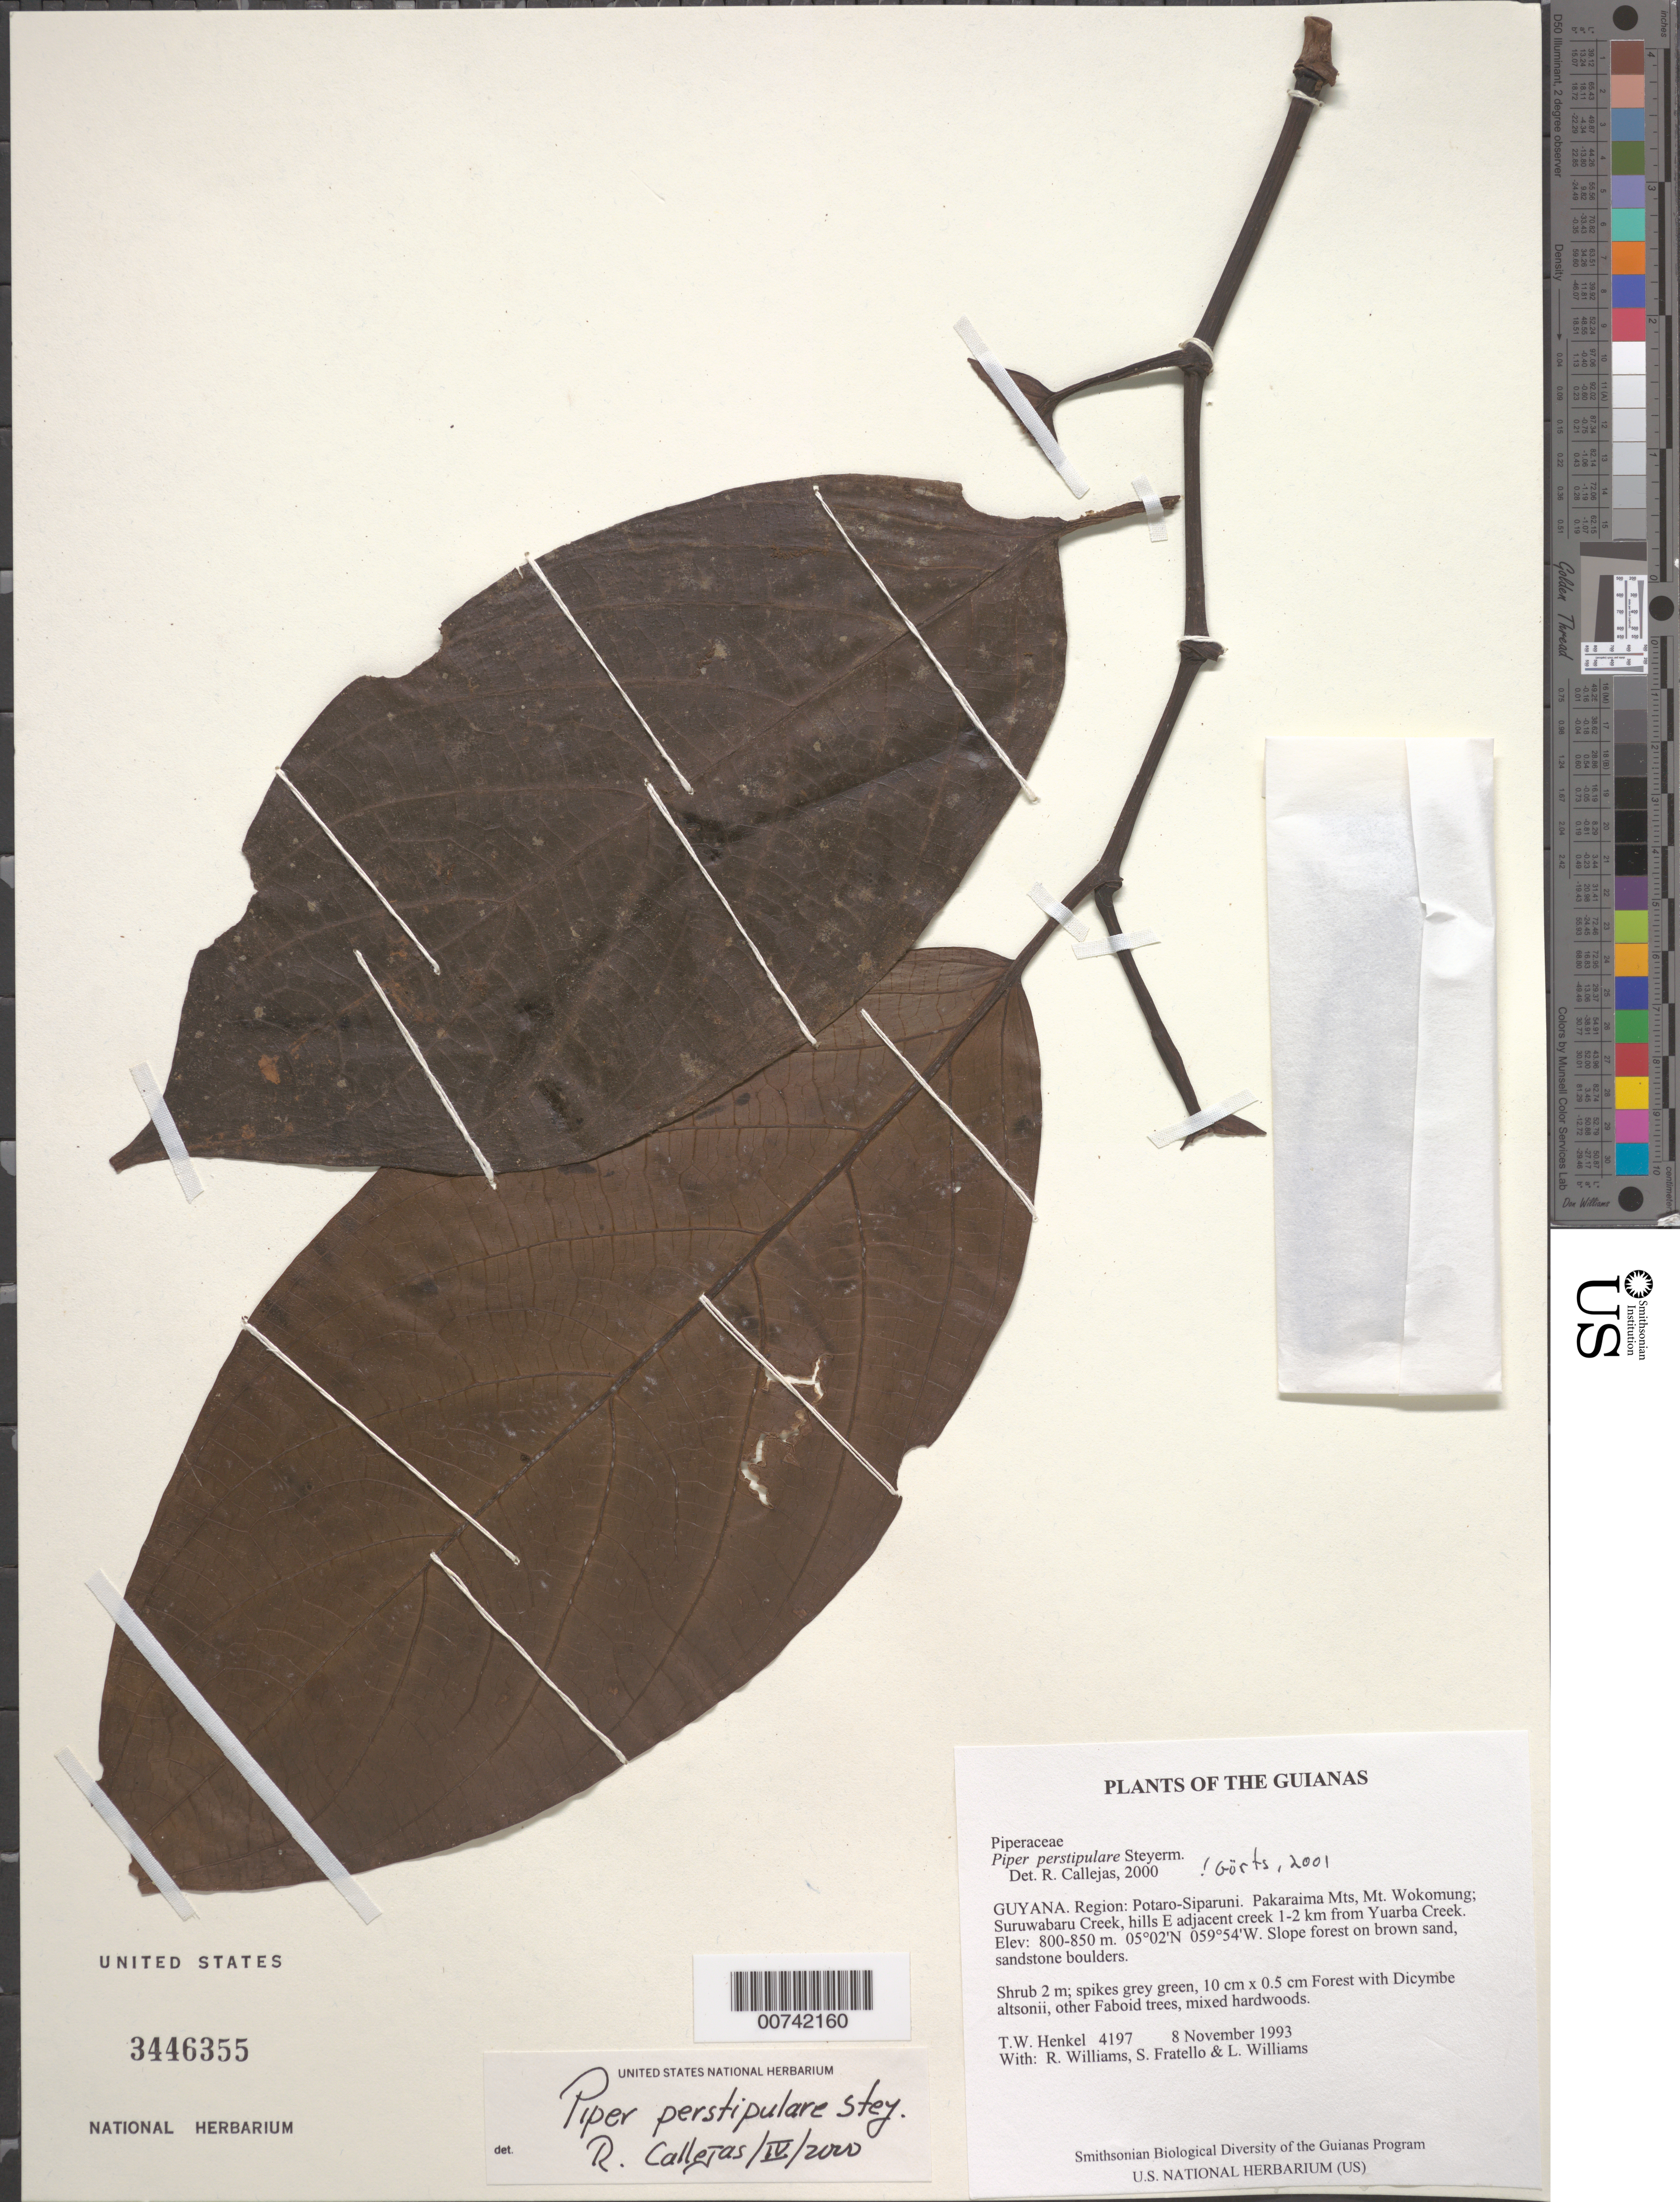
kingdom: Plantae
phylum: Tracheophyta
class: Magnoliopsida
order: Piperales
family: Piperaceae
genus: Piper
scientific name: Piper perstipulare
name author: Steyerm.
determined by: Görts-van Rijn, A. R. A.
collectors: T. Henkel, R. Williams, S. Fratello & L. Williams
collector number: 4197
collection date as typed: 8 November 1993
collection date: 1993-11-08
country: Guyana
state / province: Potaro-Siparuni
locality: Pakaraima Mts, Mt. Wokomung; Suruwabaru Creek, hills E adjacent creek 1-2 km from Yuarba Creek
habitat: Slope forest on brown sand, sandstone boulders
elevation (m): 800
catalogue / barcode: US 3446355